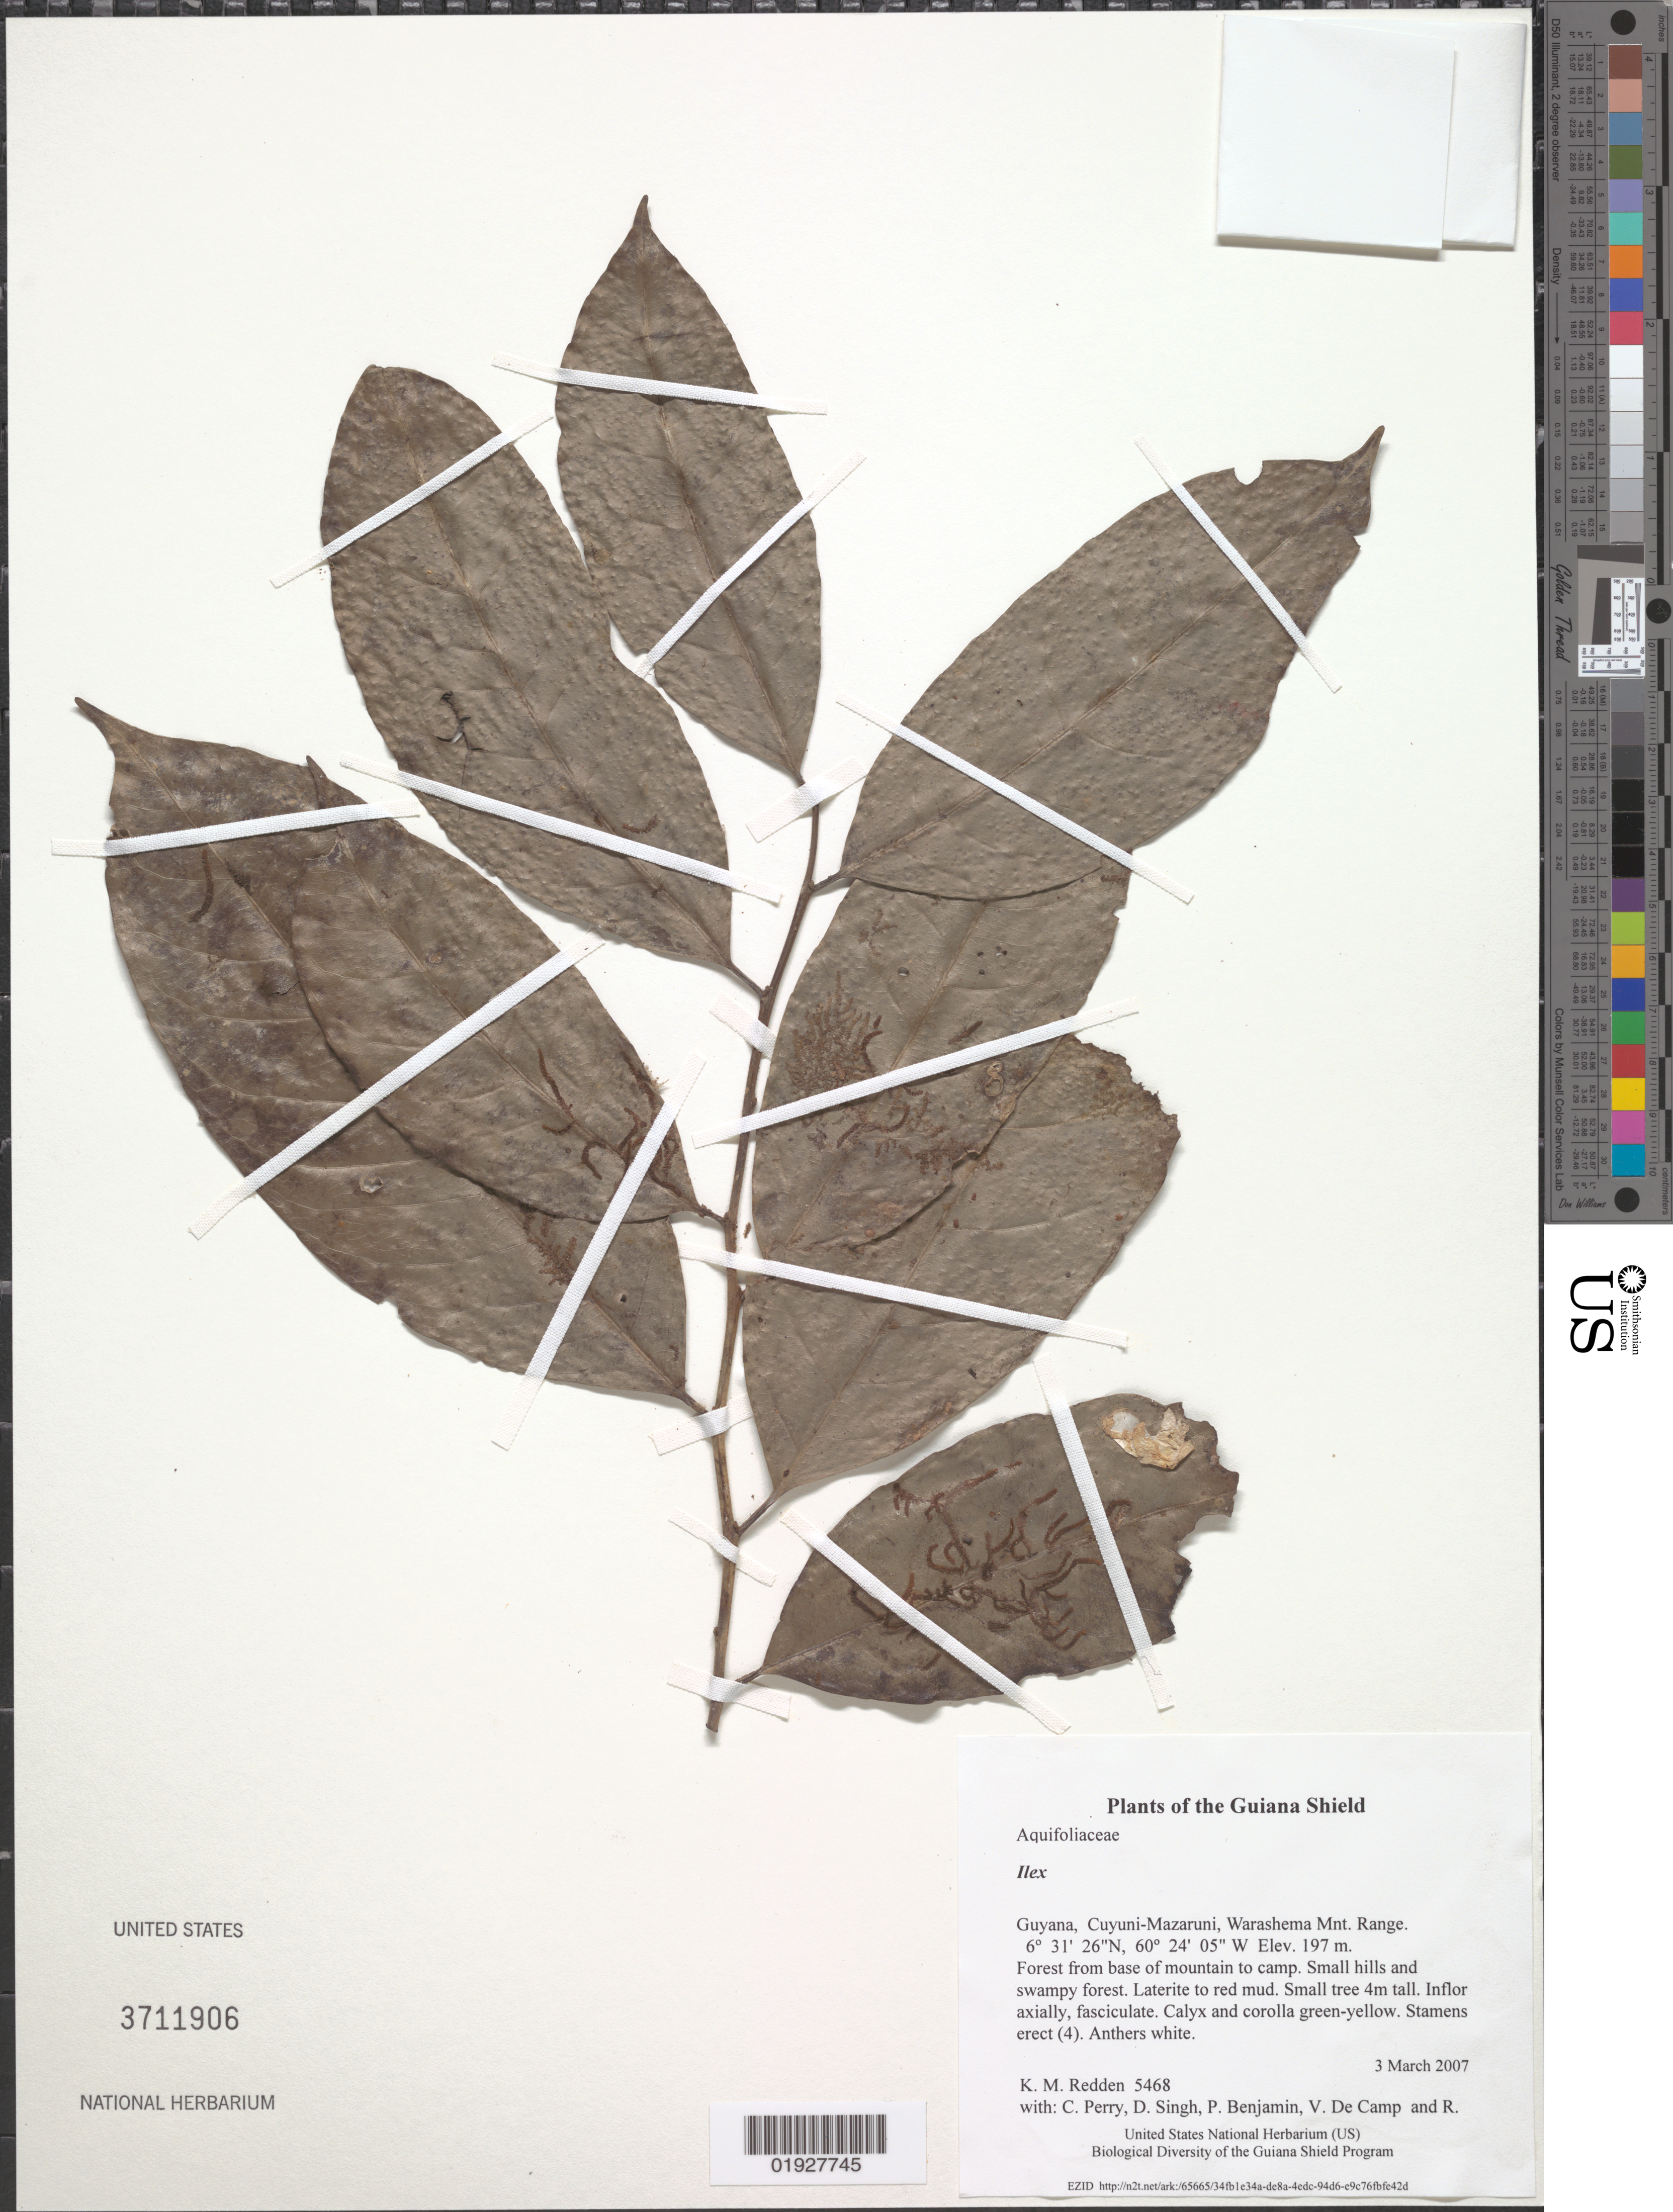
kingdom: Plantae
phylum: Tracheophyta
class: Magnoliopsida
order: Aquifoliales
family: Aquifoliaceae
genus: Ilex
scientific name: Ilex sp.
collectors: K. M. Redden, C. Perry, D. Singh, P. Benjamin, V. De Camp & R. Cozier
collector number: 5468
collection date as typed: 3 March 2007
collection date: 2007-03-03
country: Guyana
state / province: Cuyuni-Mazaruni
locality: Warashema Mnt. Range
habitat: Forest from base of mountain to camp. Small hills and swampy forest. Laterite to red mud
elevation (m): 197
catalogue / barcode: US 3711906